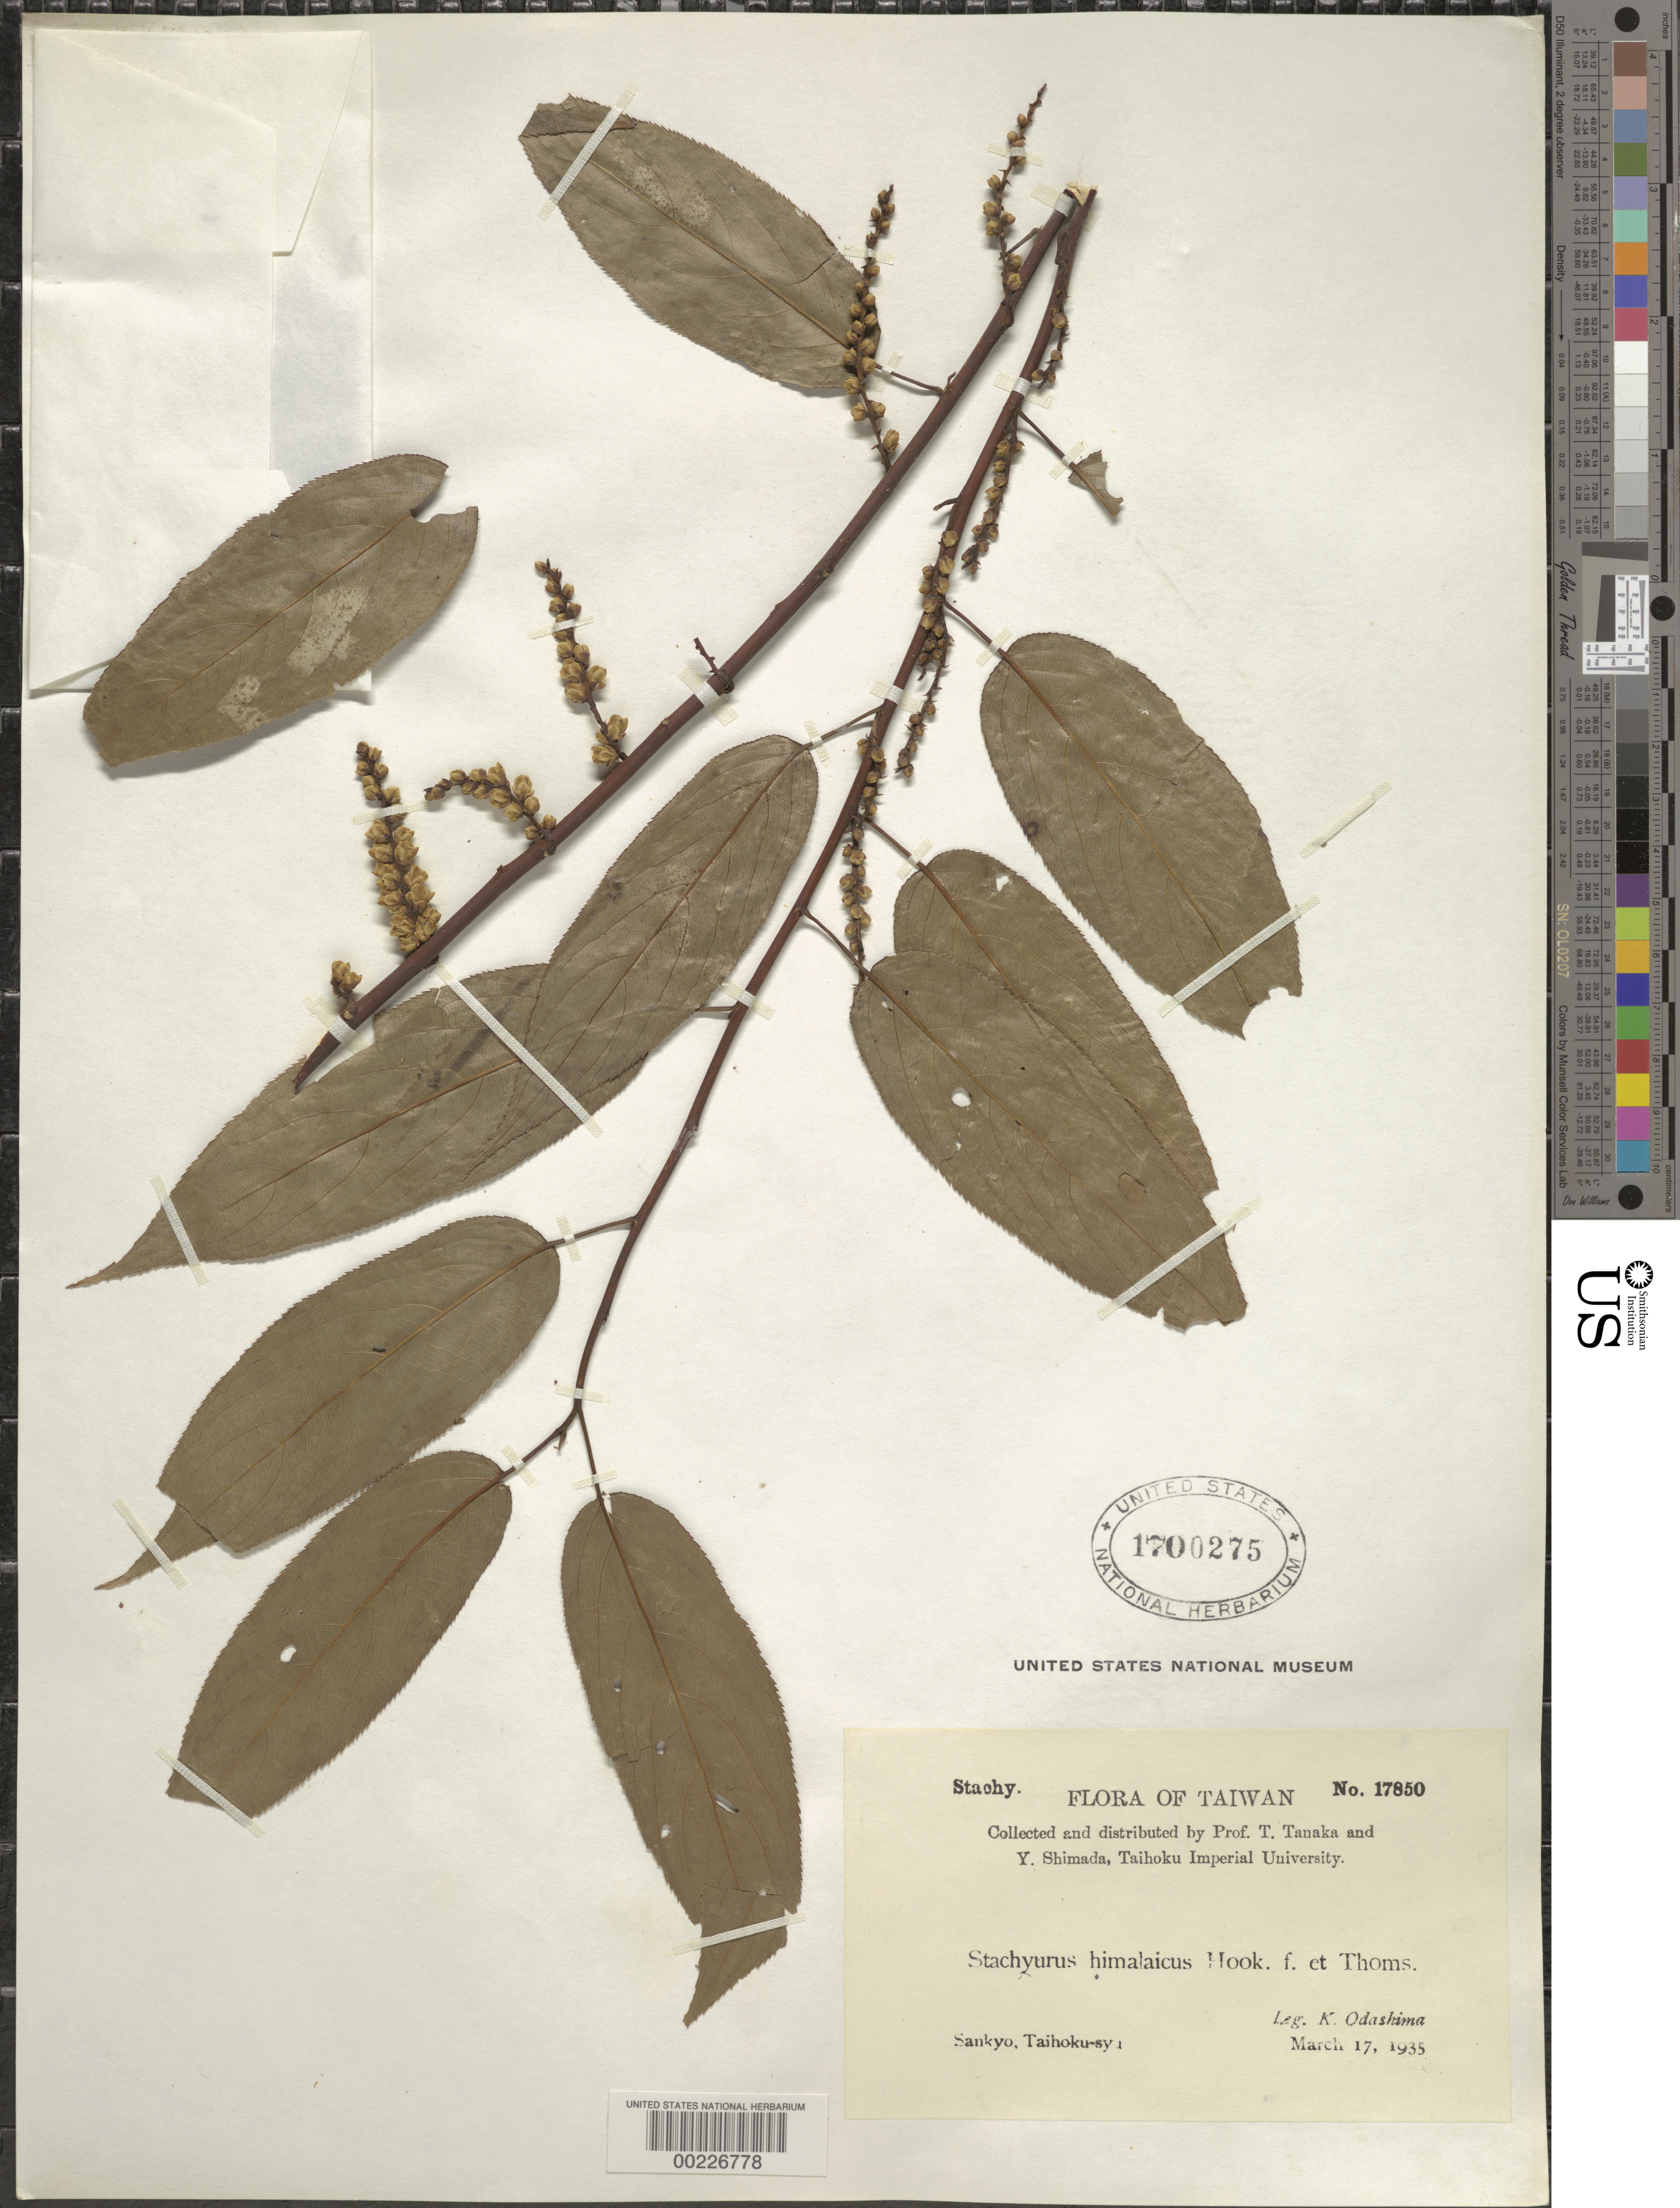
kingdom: Plantae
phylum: Tracheophyta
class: Magnoliopsida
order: Crossosomatales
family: Stachyuraceae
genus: Stachyurus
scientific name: Stachyurus himalaicus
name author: Hook. f. & Thomson ex Benth.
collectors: K. Odashima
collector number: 17850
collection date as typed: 17 Mar 1935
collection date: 1935-03-17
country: Taiwan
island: Taiwan [Formosa]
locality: Sankyo, taihoku-sy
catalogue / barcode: US 1700275